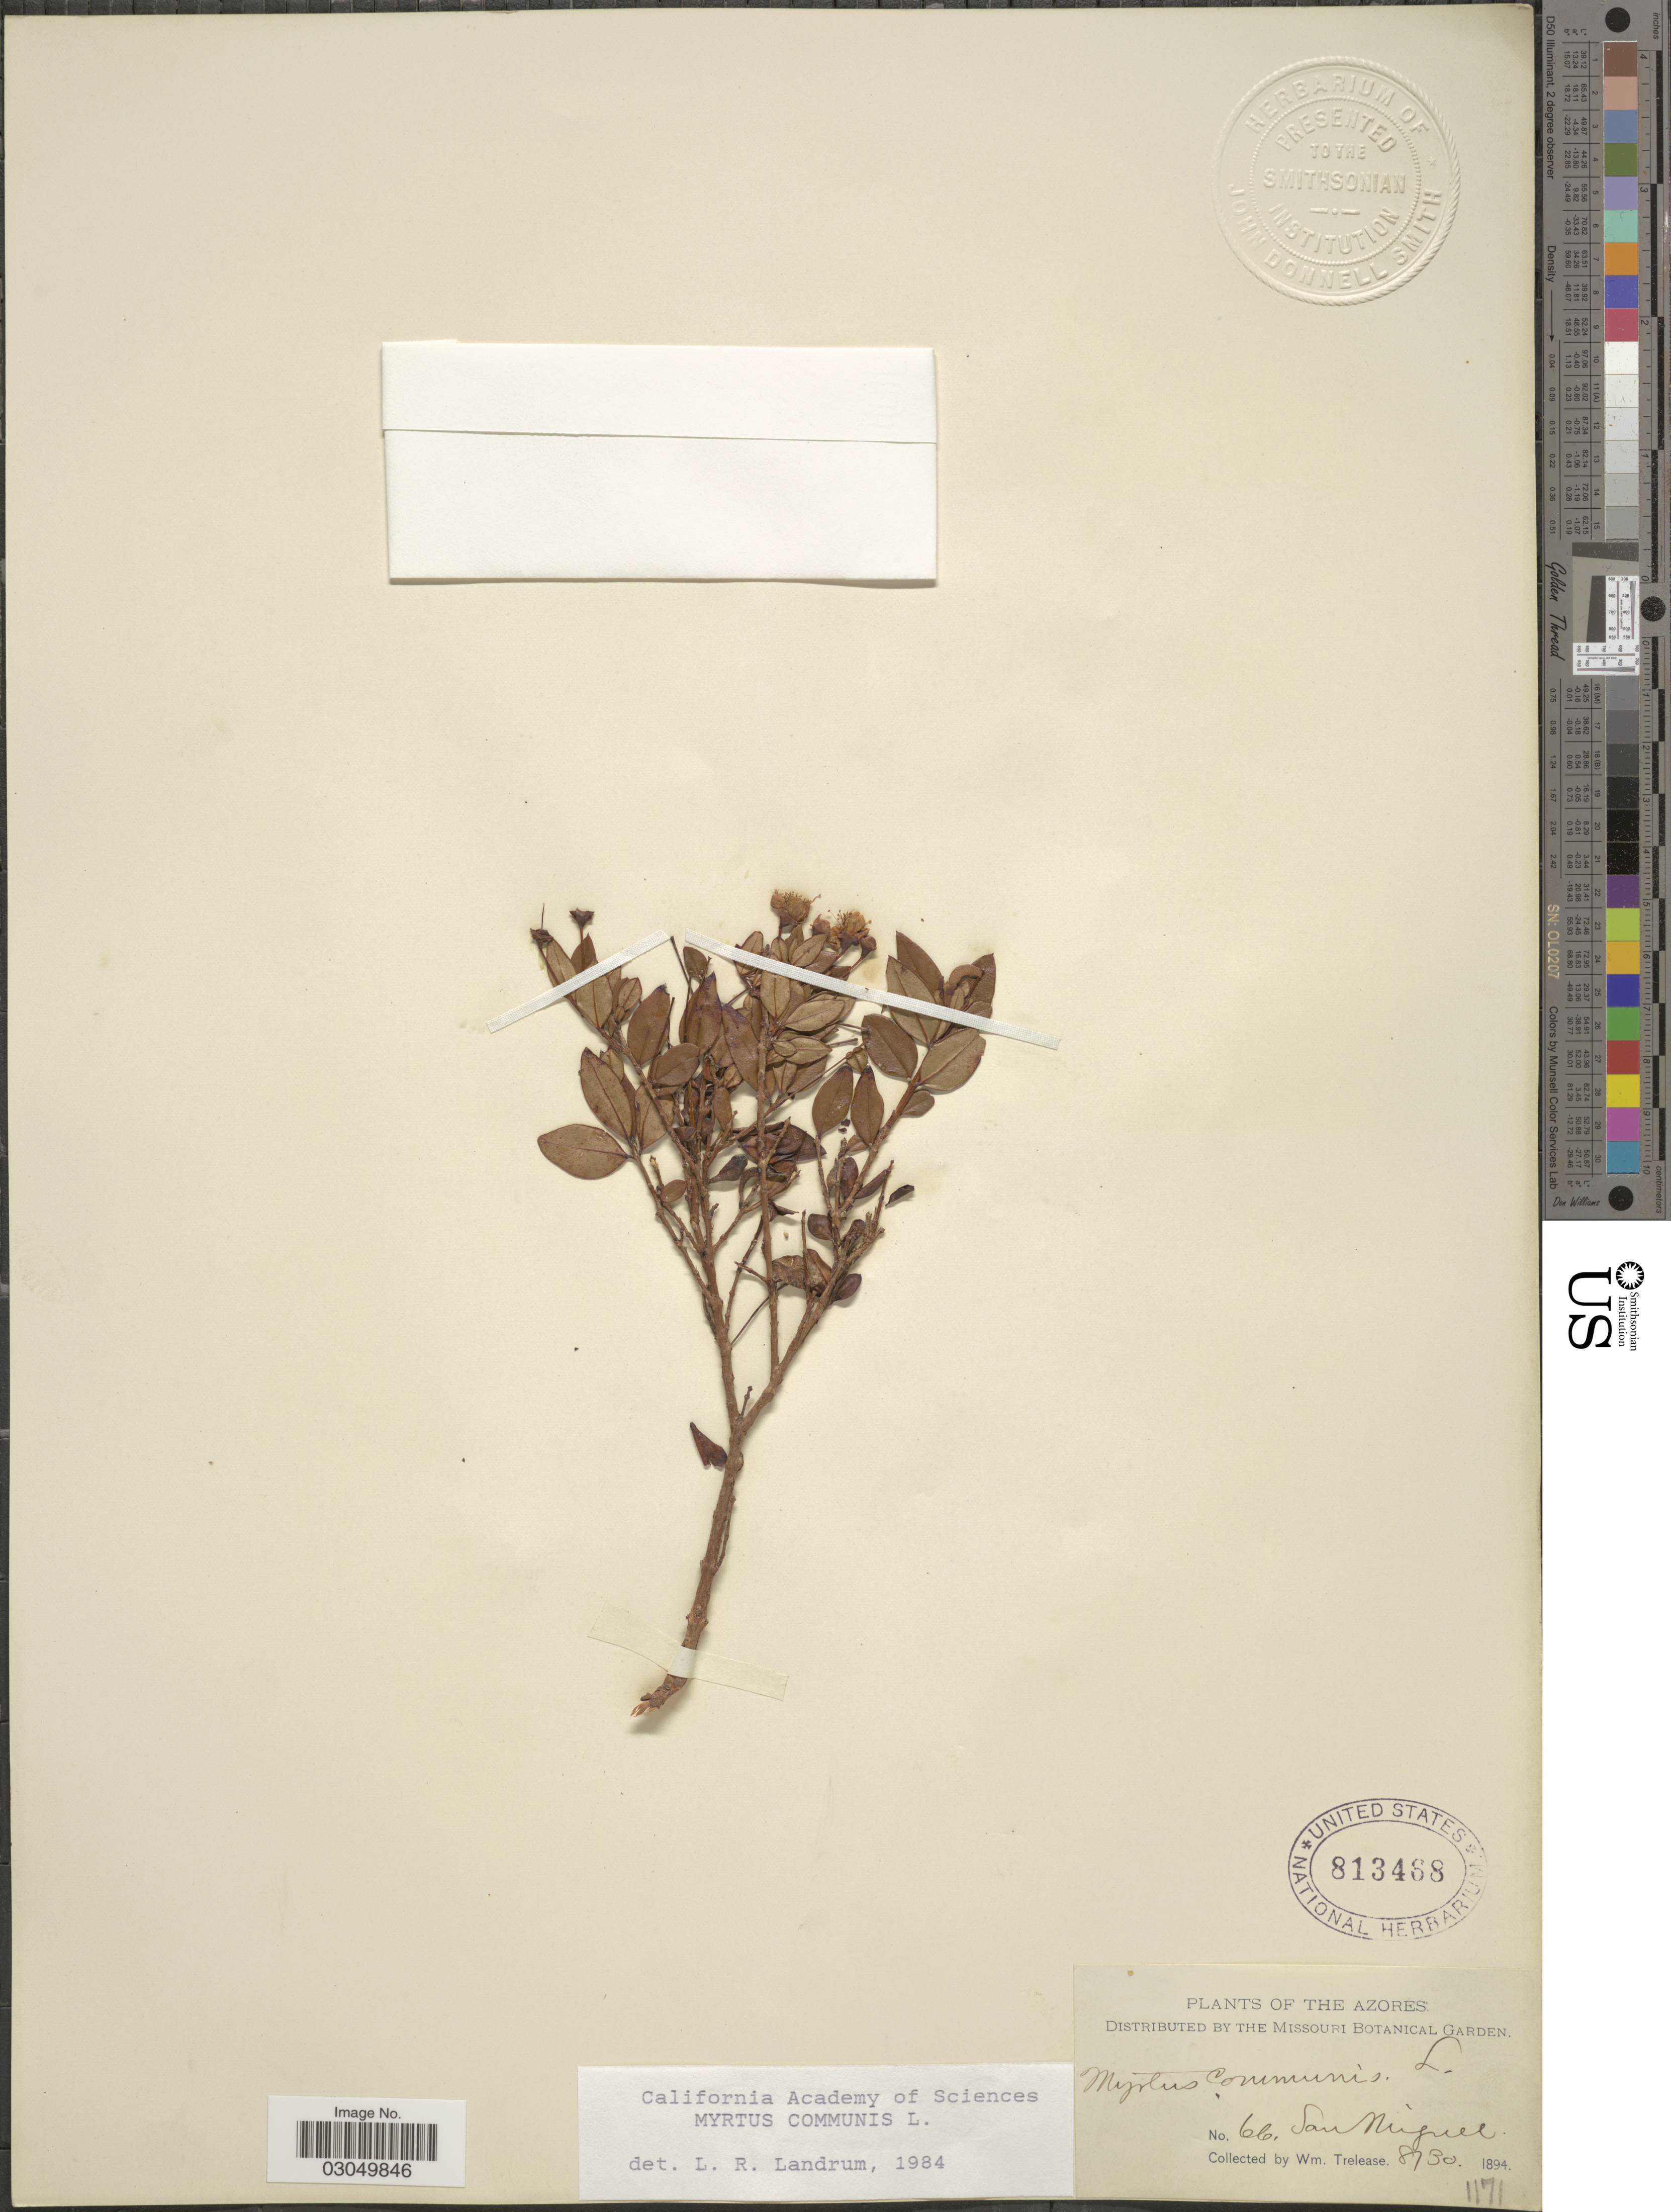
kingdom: Plantae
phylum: Tracheophyta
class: Magnoliopsida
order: Myrtales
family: Myrtaceae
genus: Myrtus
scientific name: Myrtus communis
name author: L.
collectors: W. Trelease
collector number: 66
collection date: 1894-08-30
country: Portugal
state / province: Azores (Aut. Reg.)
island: São Miguel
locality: San Miguel.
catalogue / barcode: US 813468